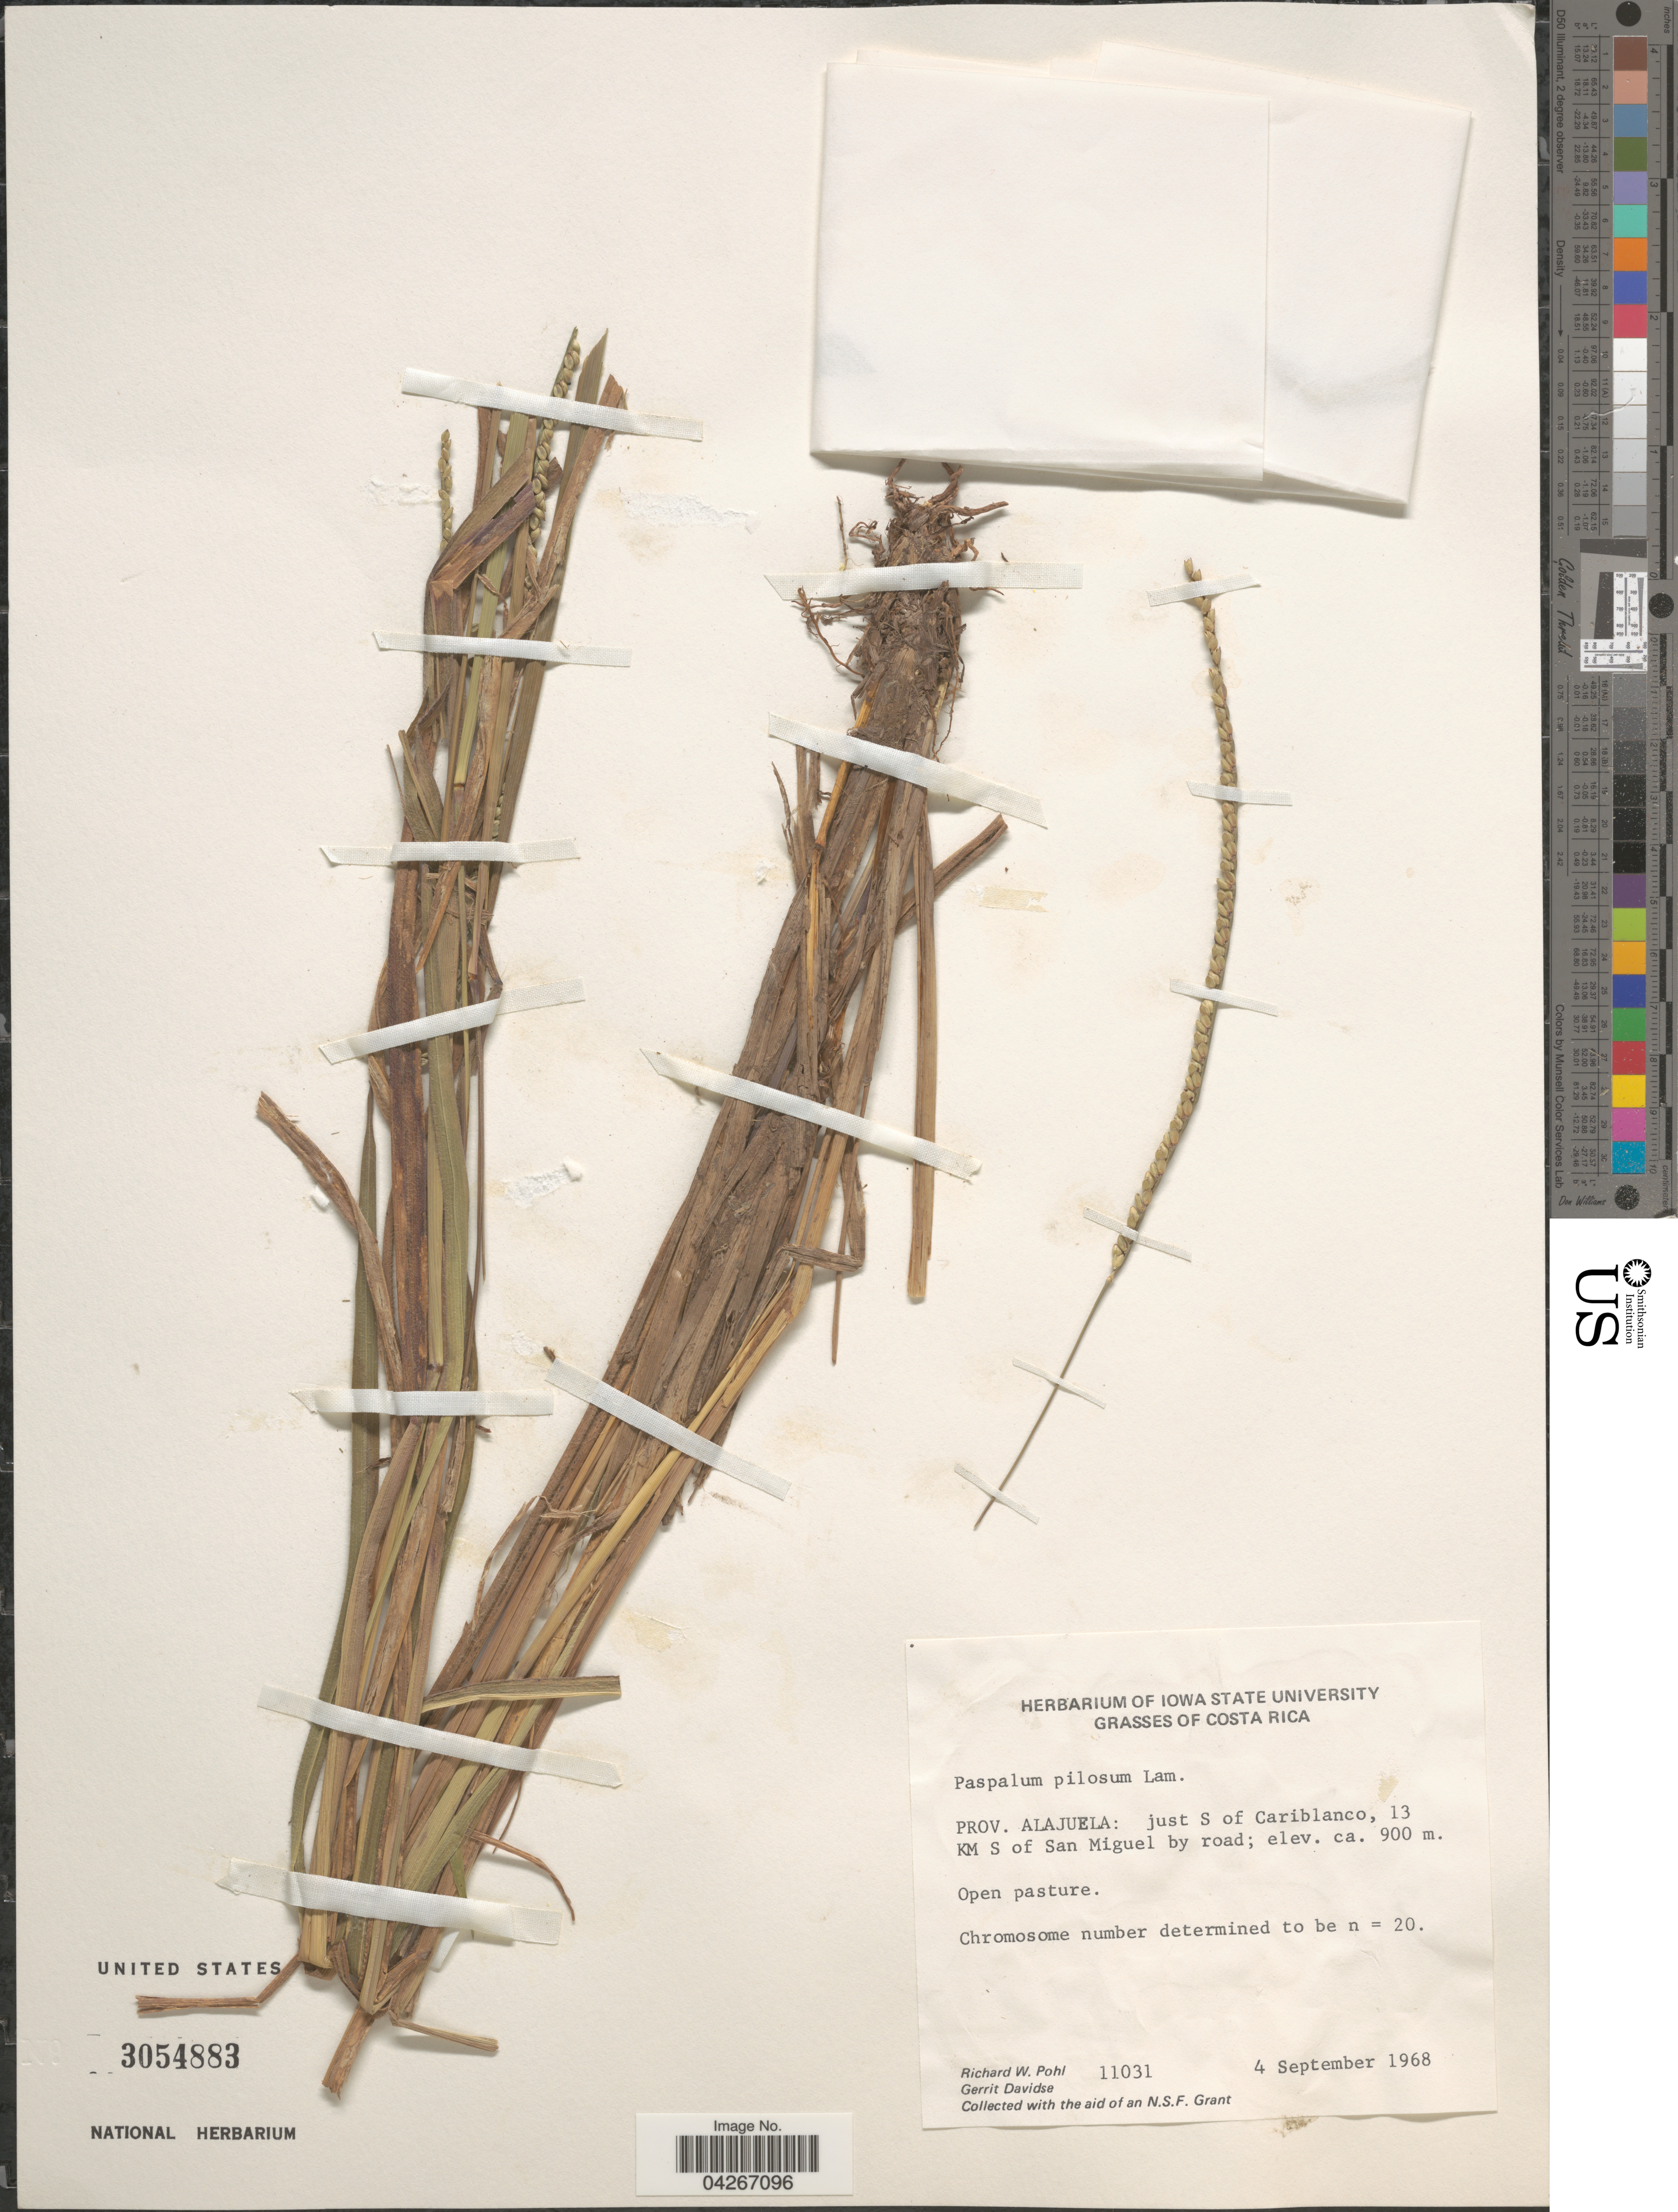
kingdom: Plantae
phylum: Tracheophyta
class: Liliopsida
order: Poales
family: Poaceae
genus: Paspalum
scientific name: Paspalum pilosum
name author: Lam.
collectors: R. W. Pohl & G. Davidse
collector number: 11031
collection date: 1968-09-04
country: Costa Rica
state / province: Alajuela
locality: Just S of Cariblanco, 13 Km S of San Miguel by road.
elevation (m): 900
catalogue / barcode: US 3054883